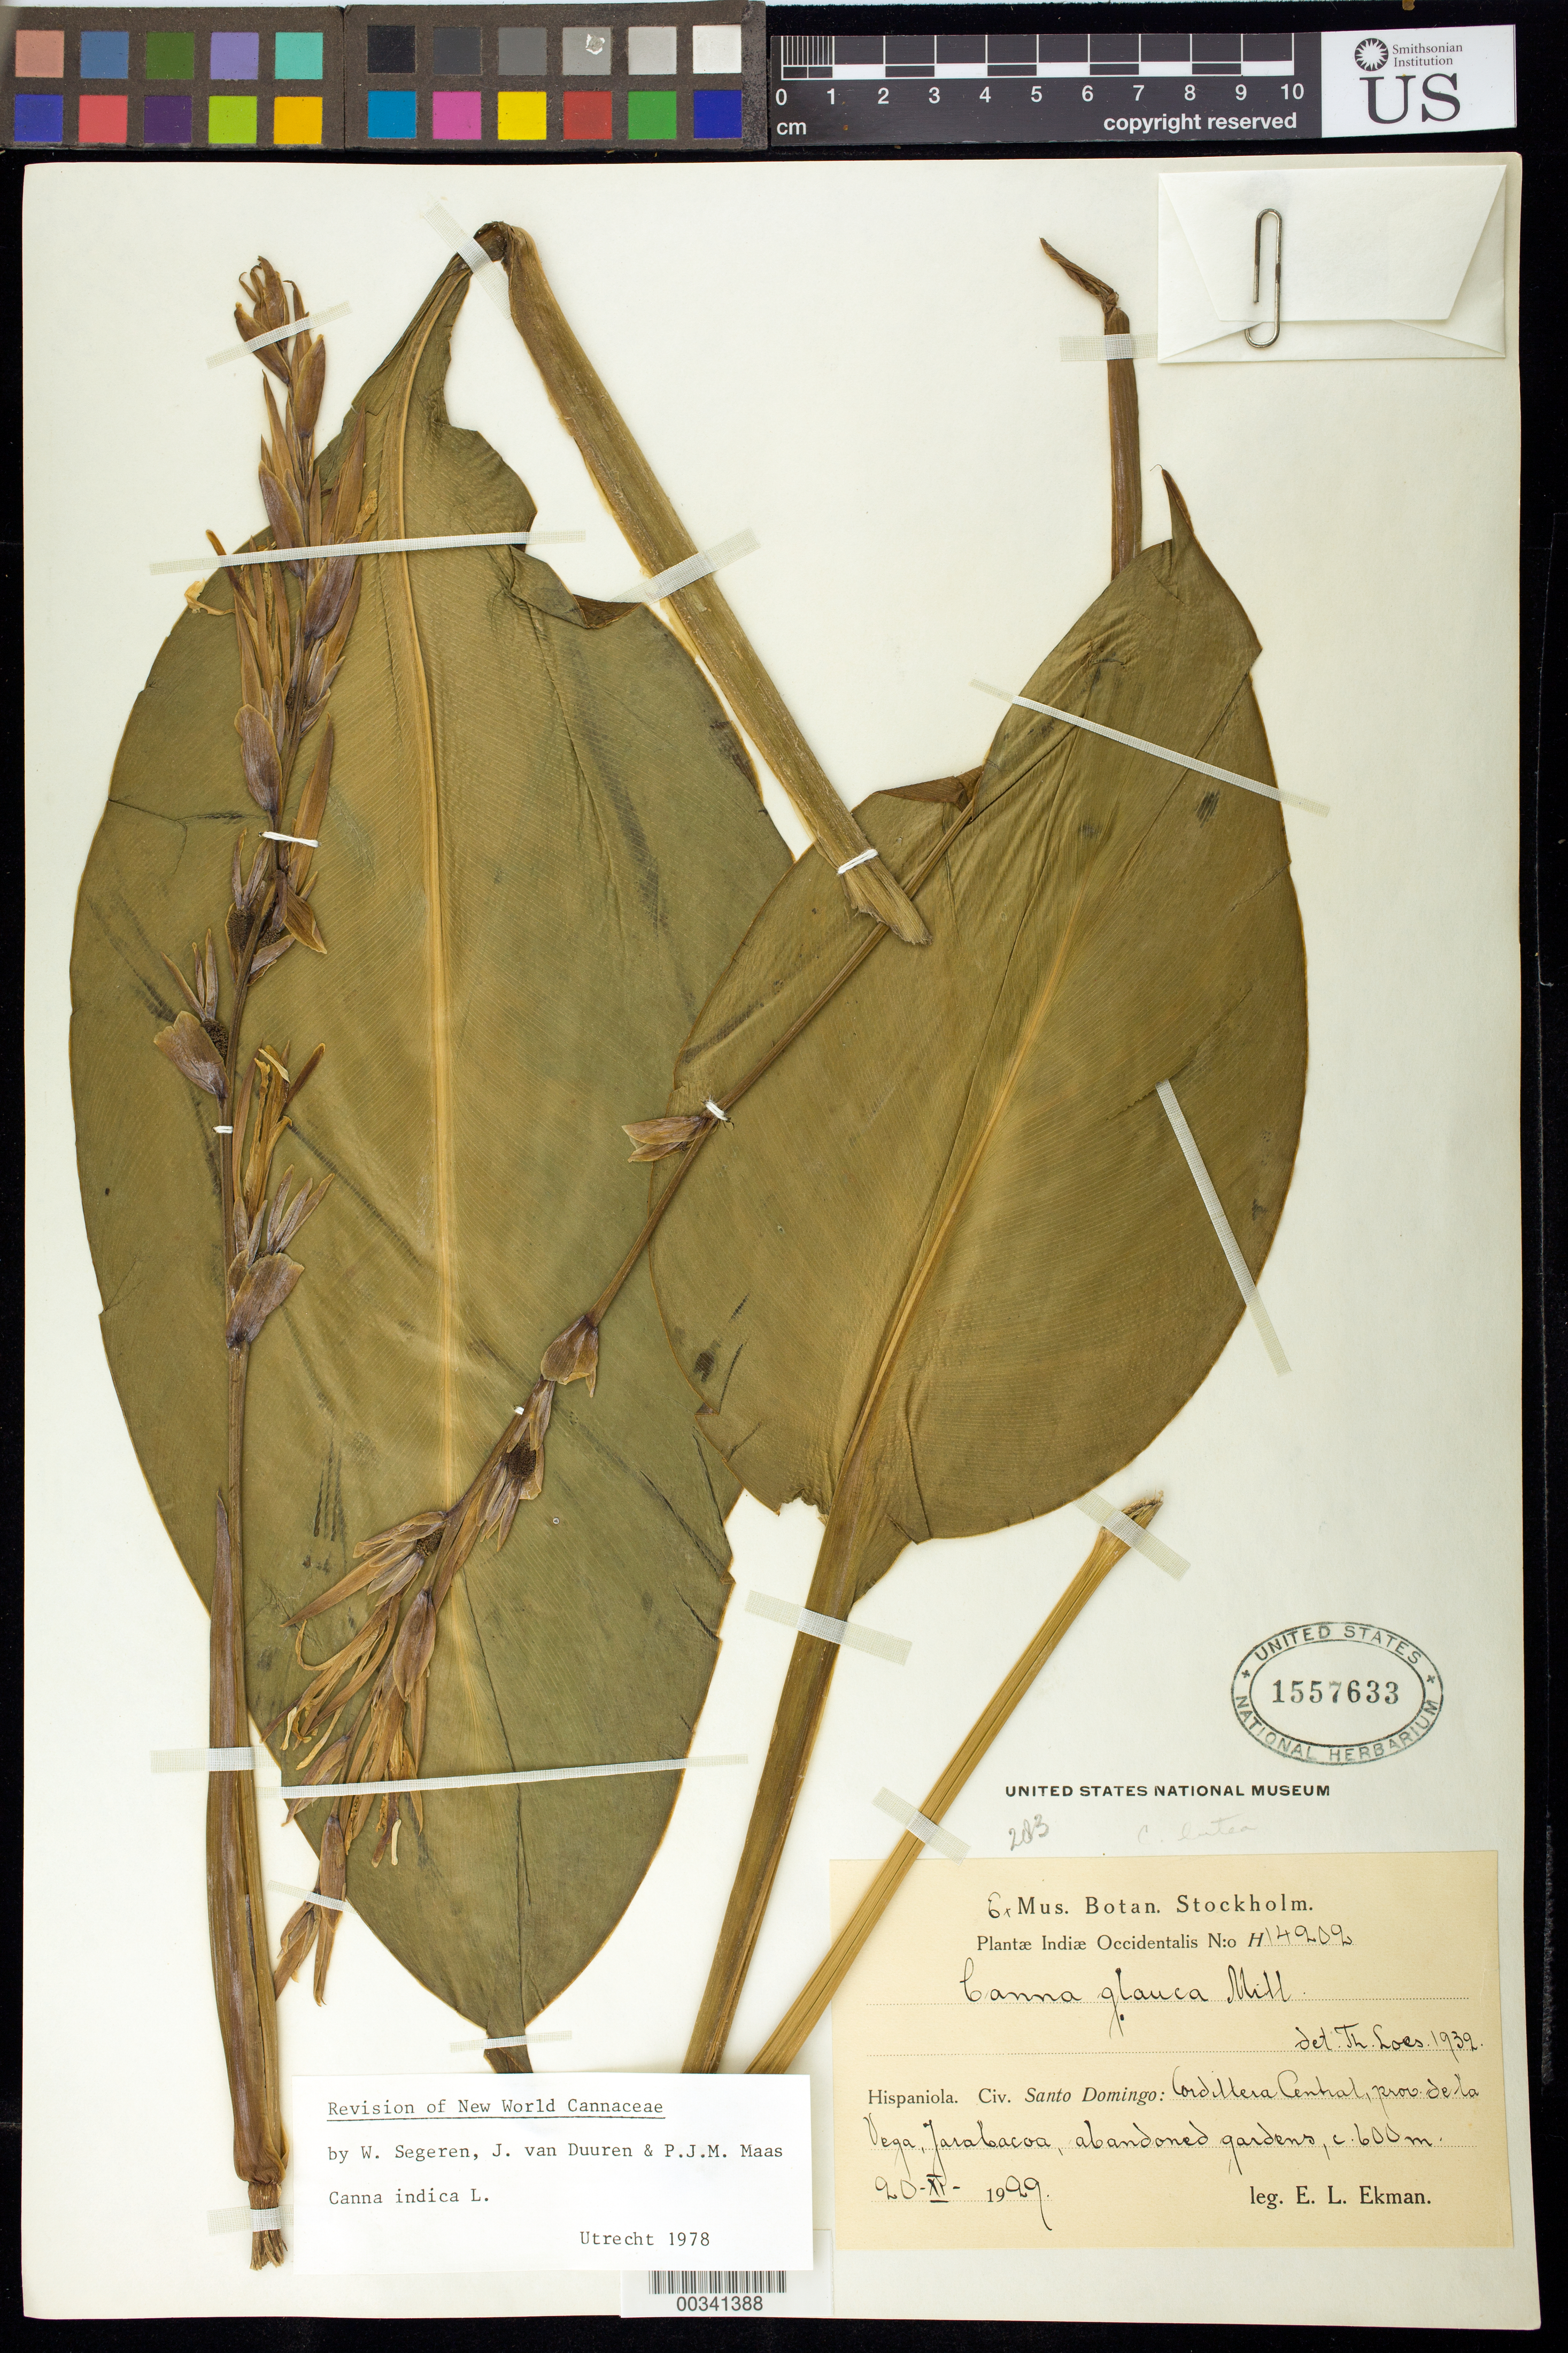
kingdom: Plantae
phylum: Tracheophyta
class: Liliopsida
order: Zingiberales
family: Cannaceae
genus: Canna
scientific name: Canna indica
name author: L.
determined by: Segeren, W.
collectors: E. L. Ekman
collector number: H14202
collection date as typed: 20 Nov 1929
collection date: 1929-11-20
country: Dominican Republic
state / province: La Vega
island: Hispaniola Island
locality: Civ. santo domingo: cordillera central, jarabacoa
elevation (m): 600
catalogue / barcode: US 1557633